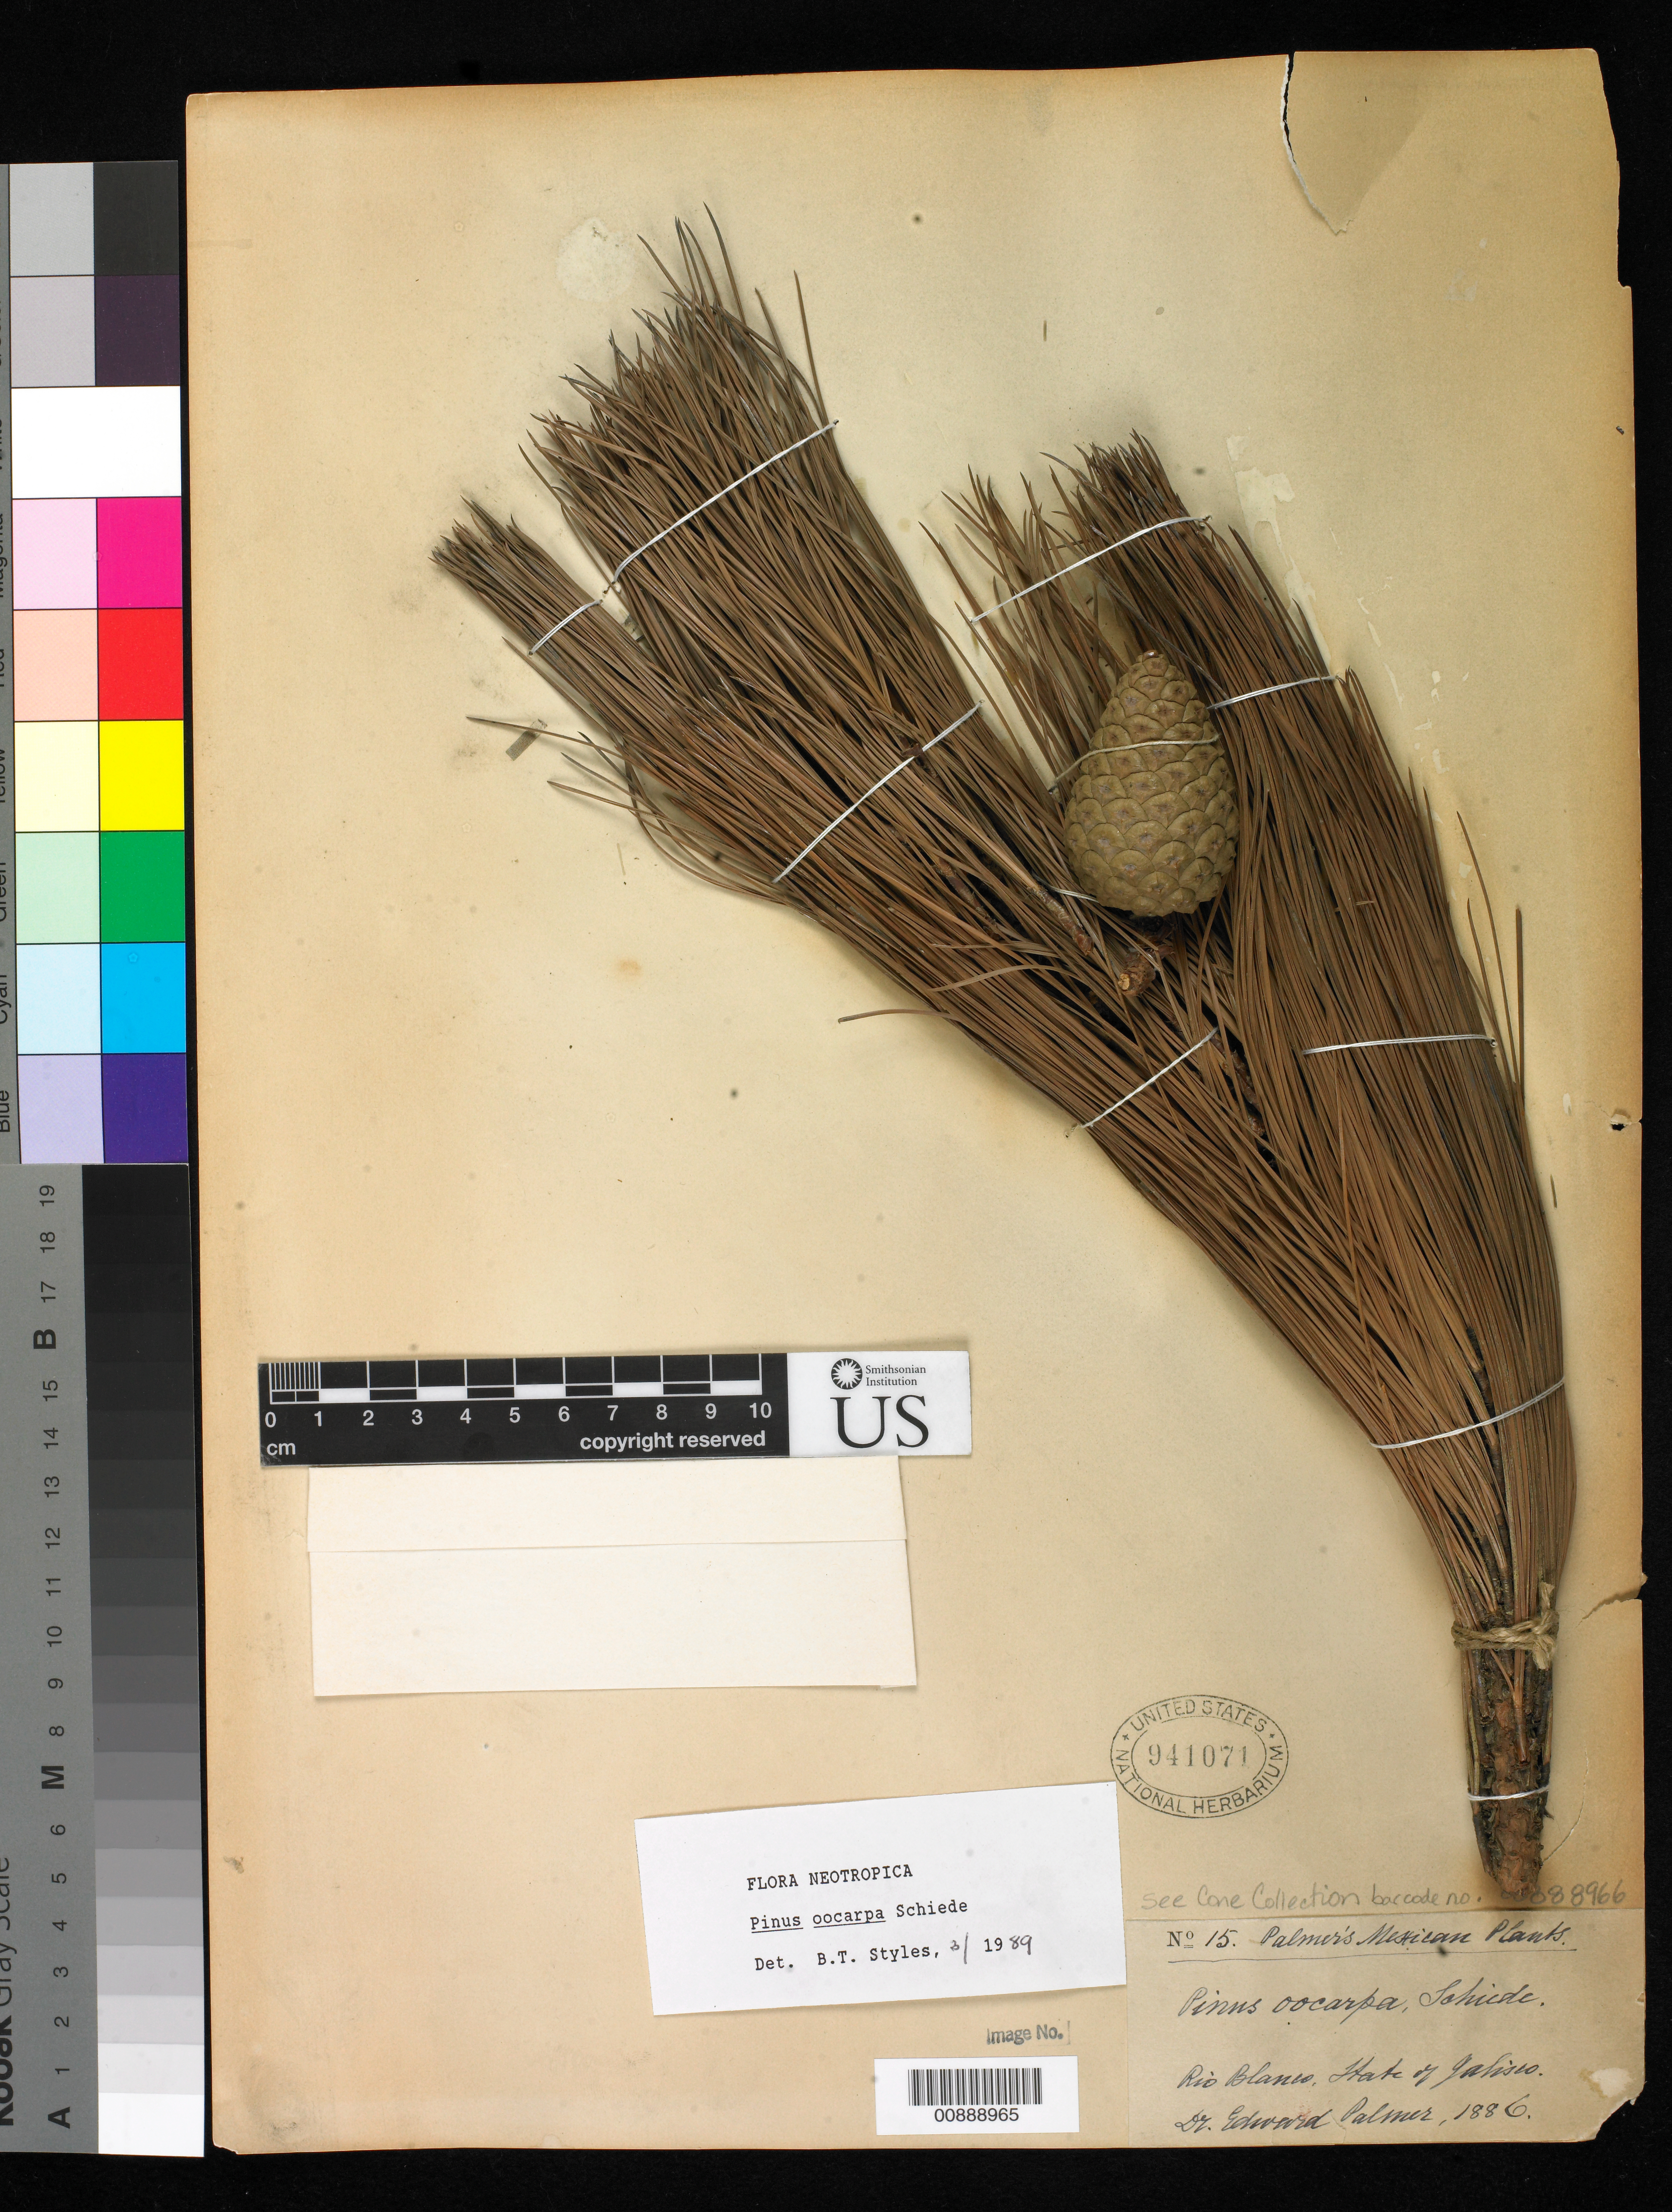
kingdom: Plantae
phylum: Tracheophyta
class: Pinopsida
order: Pinales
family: Pinaceae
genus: Pinus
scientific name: Pinus oocarpa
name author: Schiede ex Schltdl.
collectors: E. Palmer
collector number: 15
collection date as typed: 1886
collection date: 1886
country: Mexico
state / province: Jalisco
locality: Río Blanco, Jalisco.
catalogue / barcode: US 941071